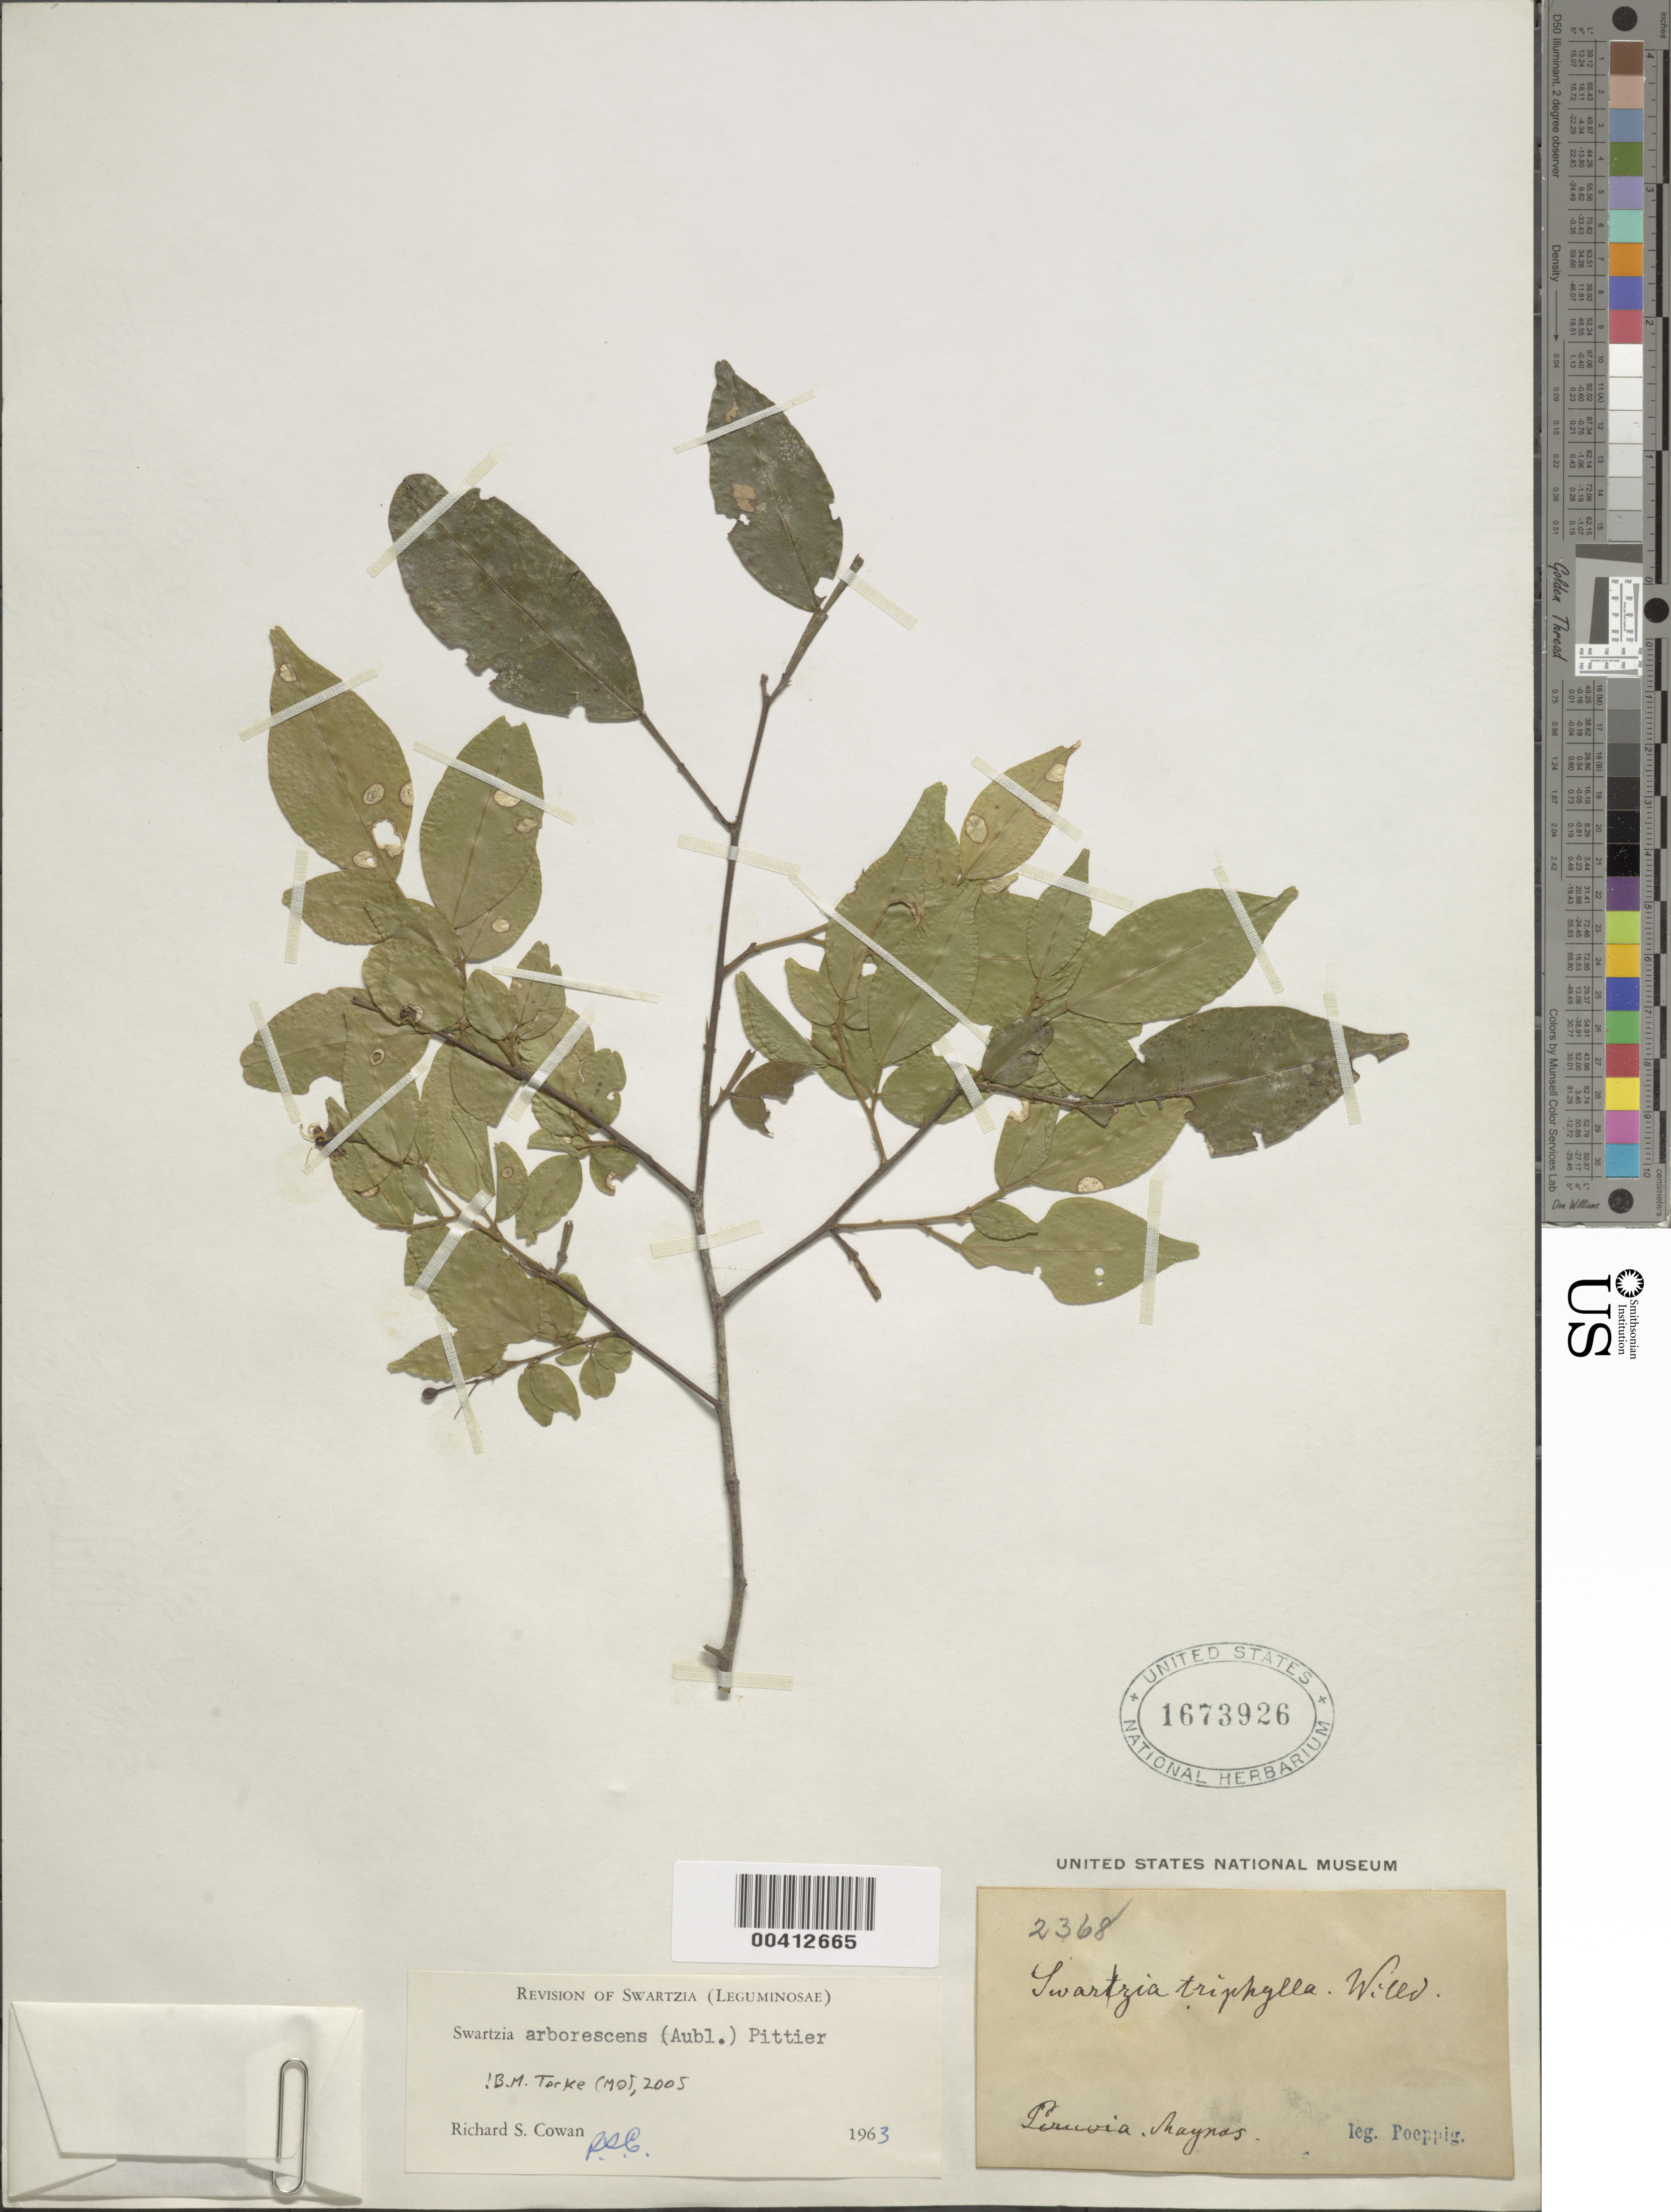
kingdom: Plantae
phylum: Tracheophyta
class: Magnoliopsida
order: Fabales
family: Fabaceae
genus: Swartzia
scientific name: Swartzia arborescens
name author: (Aubl.) Pittier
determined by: Cowan, R. S.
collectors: E. F. Poeppig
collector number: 2368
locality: Maynas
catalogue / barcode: US 1673926